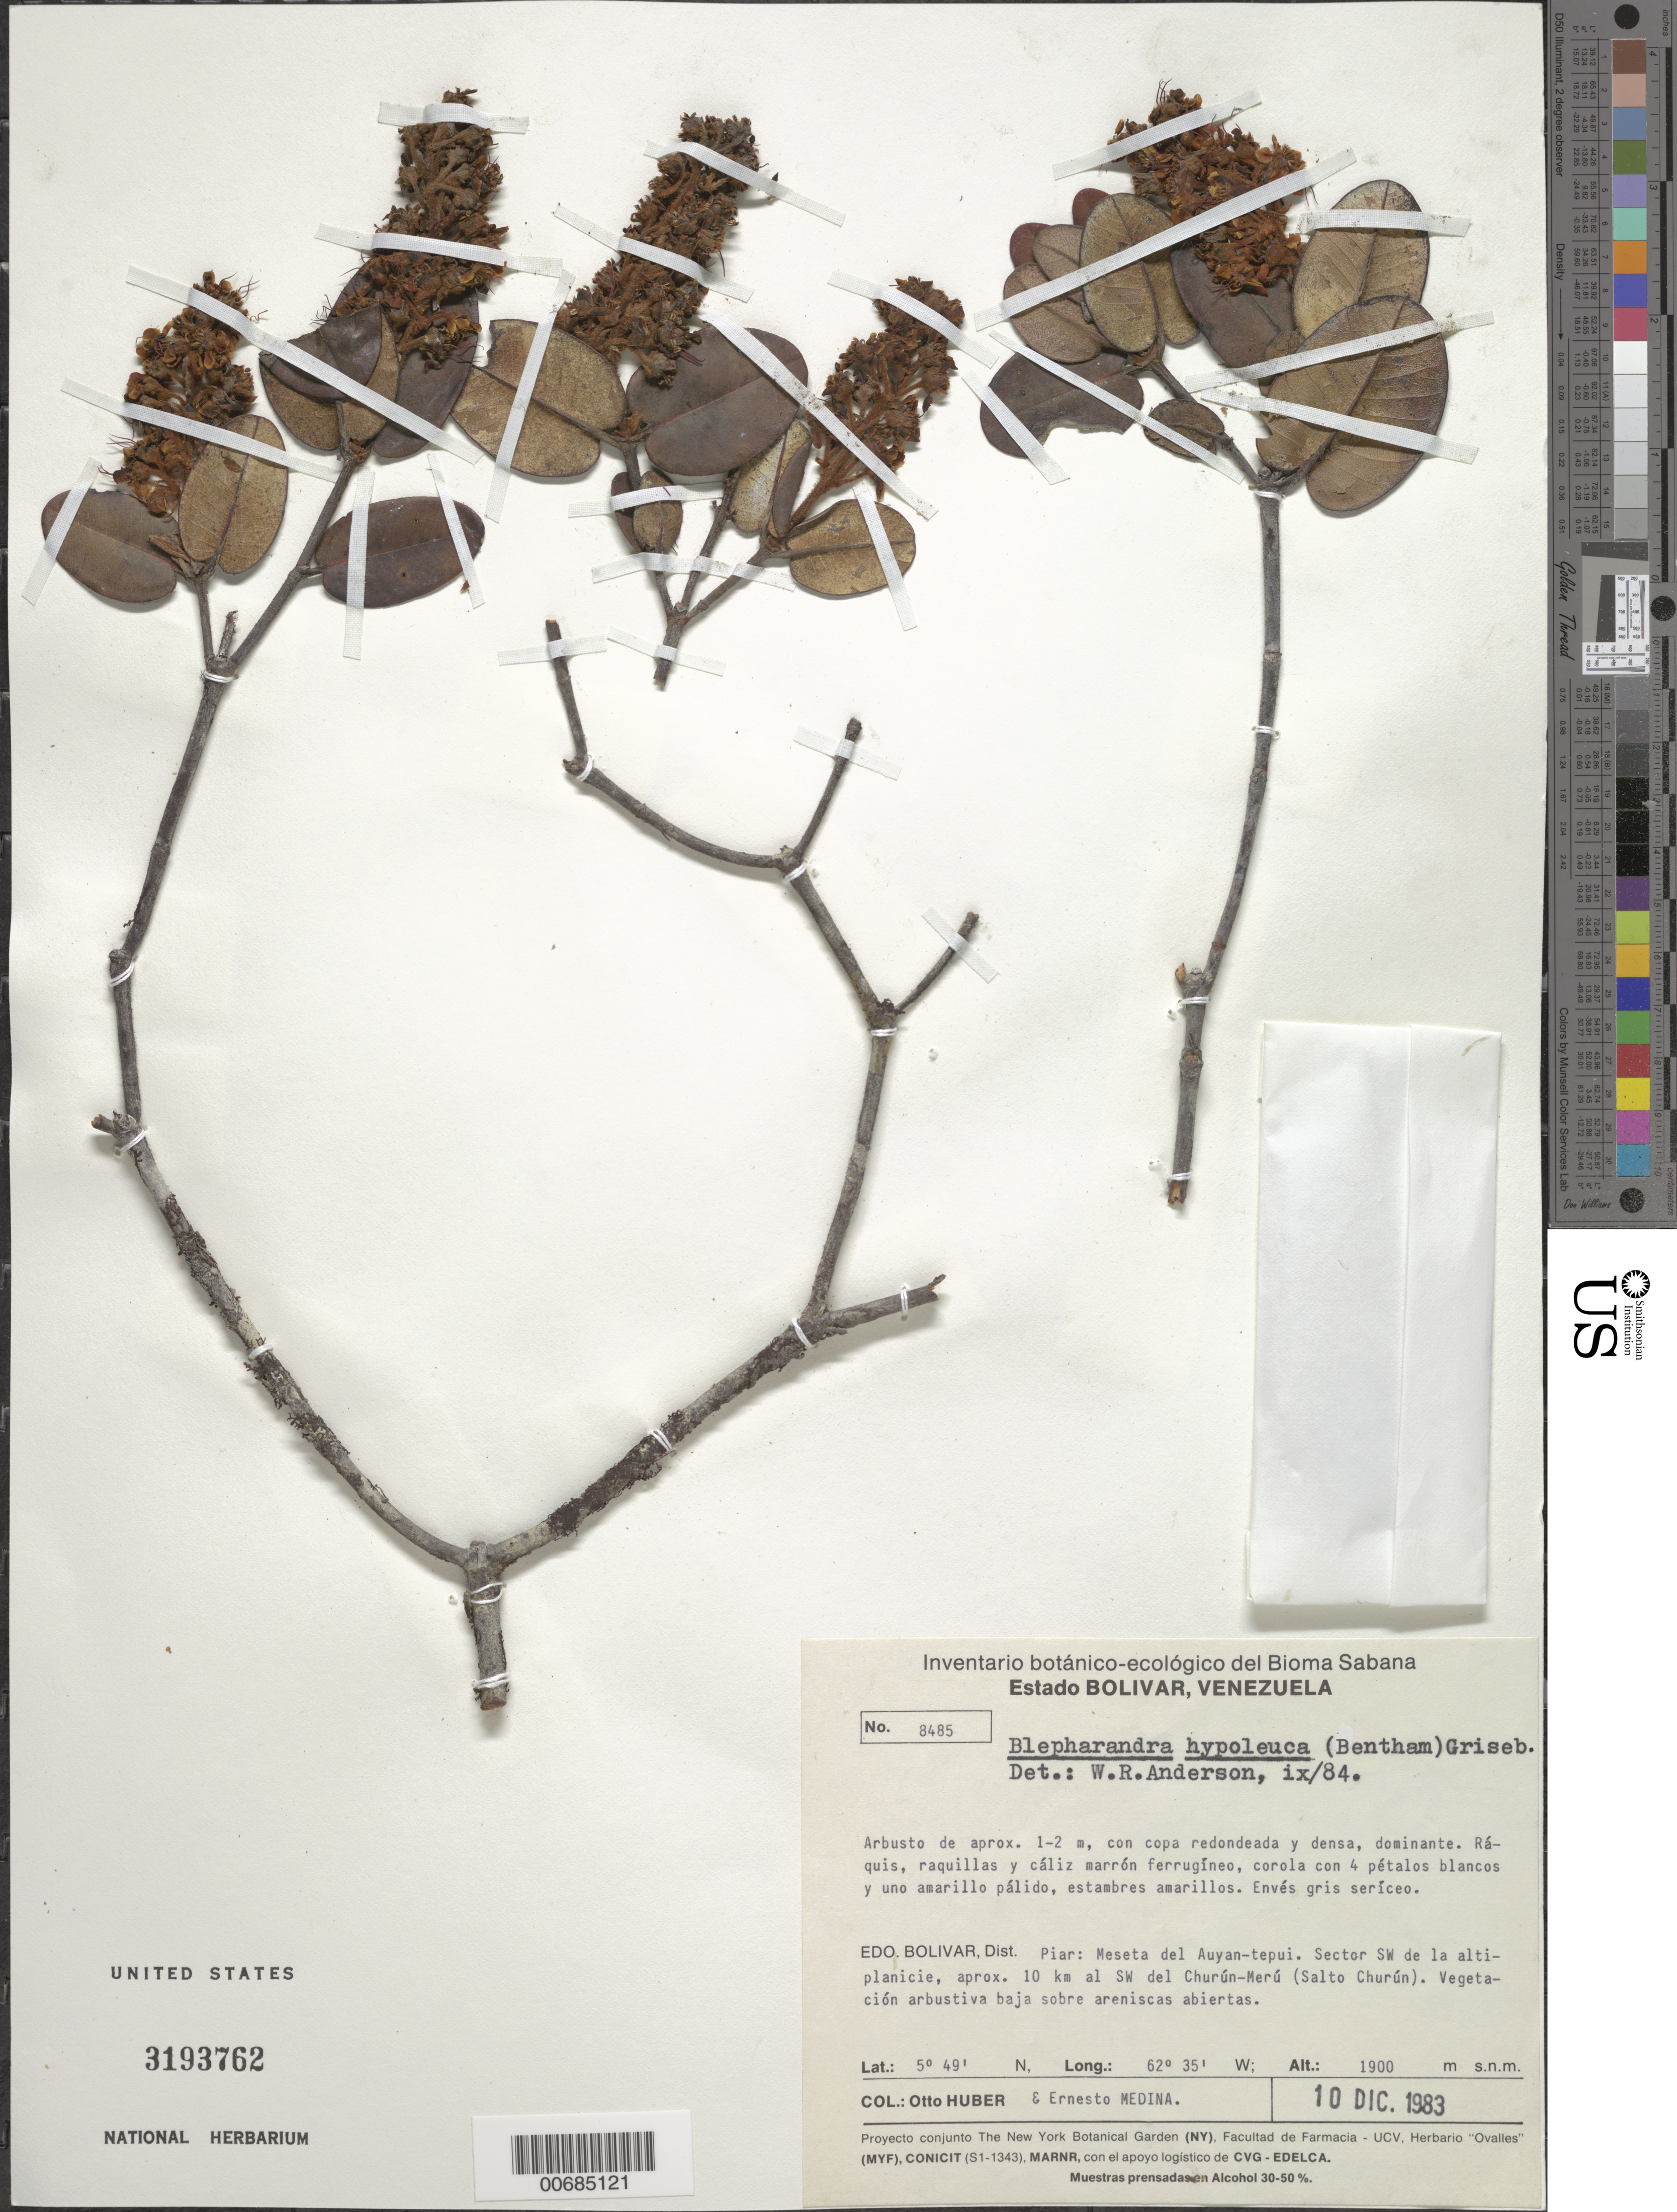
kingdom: Plantae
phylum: Tracheophyta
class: Magnoliopsida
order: Malpighiales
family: Malpighiaceae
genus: Blepharandra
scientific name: Blepharandra hypoleuca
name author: (Benth.) Griseb.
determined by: Anderson, W. R., (MICH), University of Michigan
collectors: O. Huber & E. Medina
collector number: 8485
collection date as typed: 10-Dec-83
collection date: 1983-12-10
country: Venezuela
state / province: Bolívar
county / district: Piar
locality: Auyan-tepuí, sect. SW, 10 km SW del Churún-merú (Salto Churún)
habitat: Vegetación arbustiva sobre areniscas abiertas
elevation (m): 1900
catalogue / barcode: US 3193762